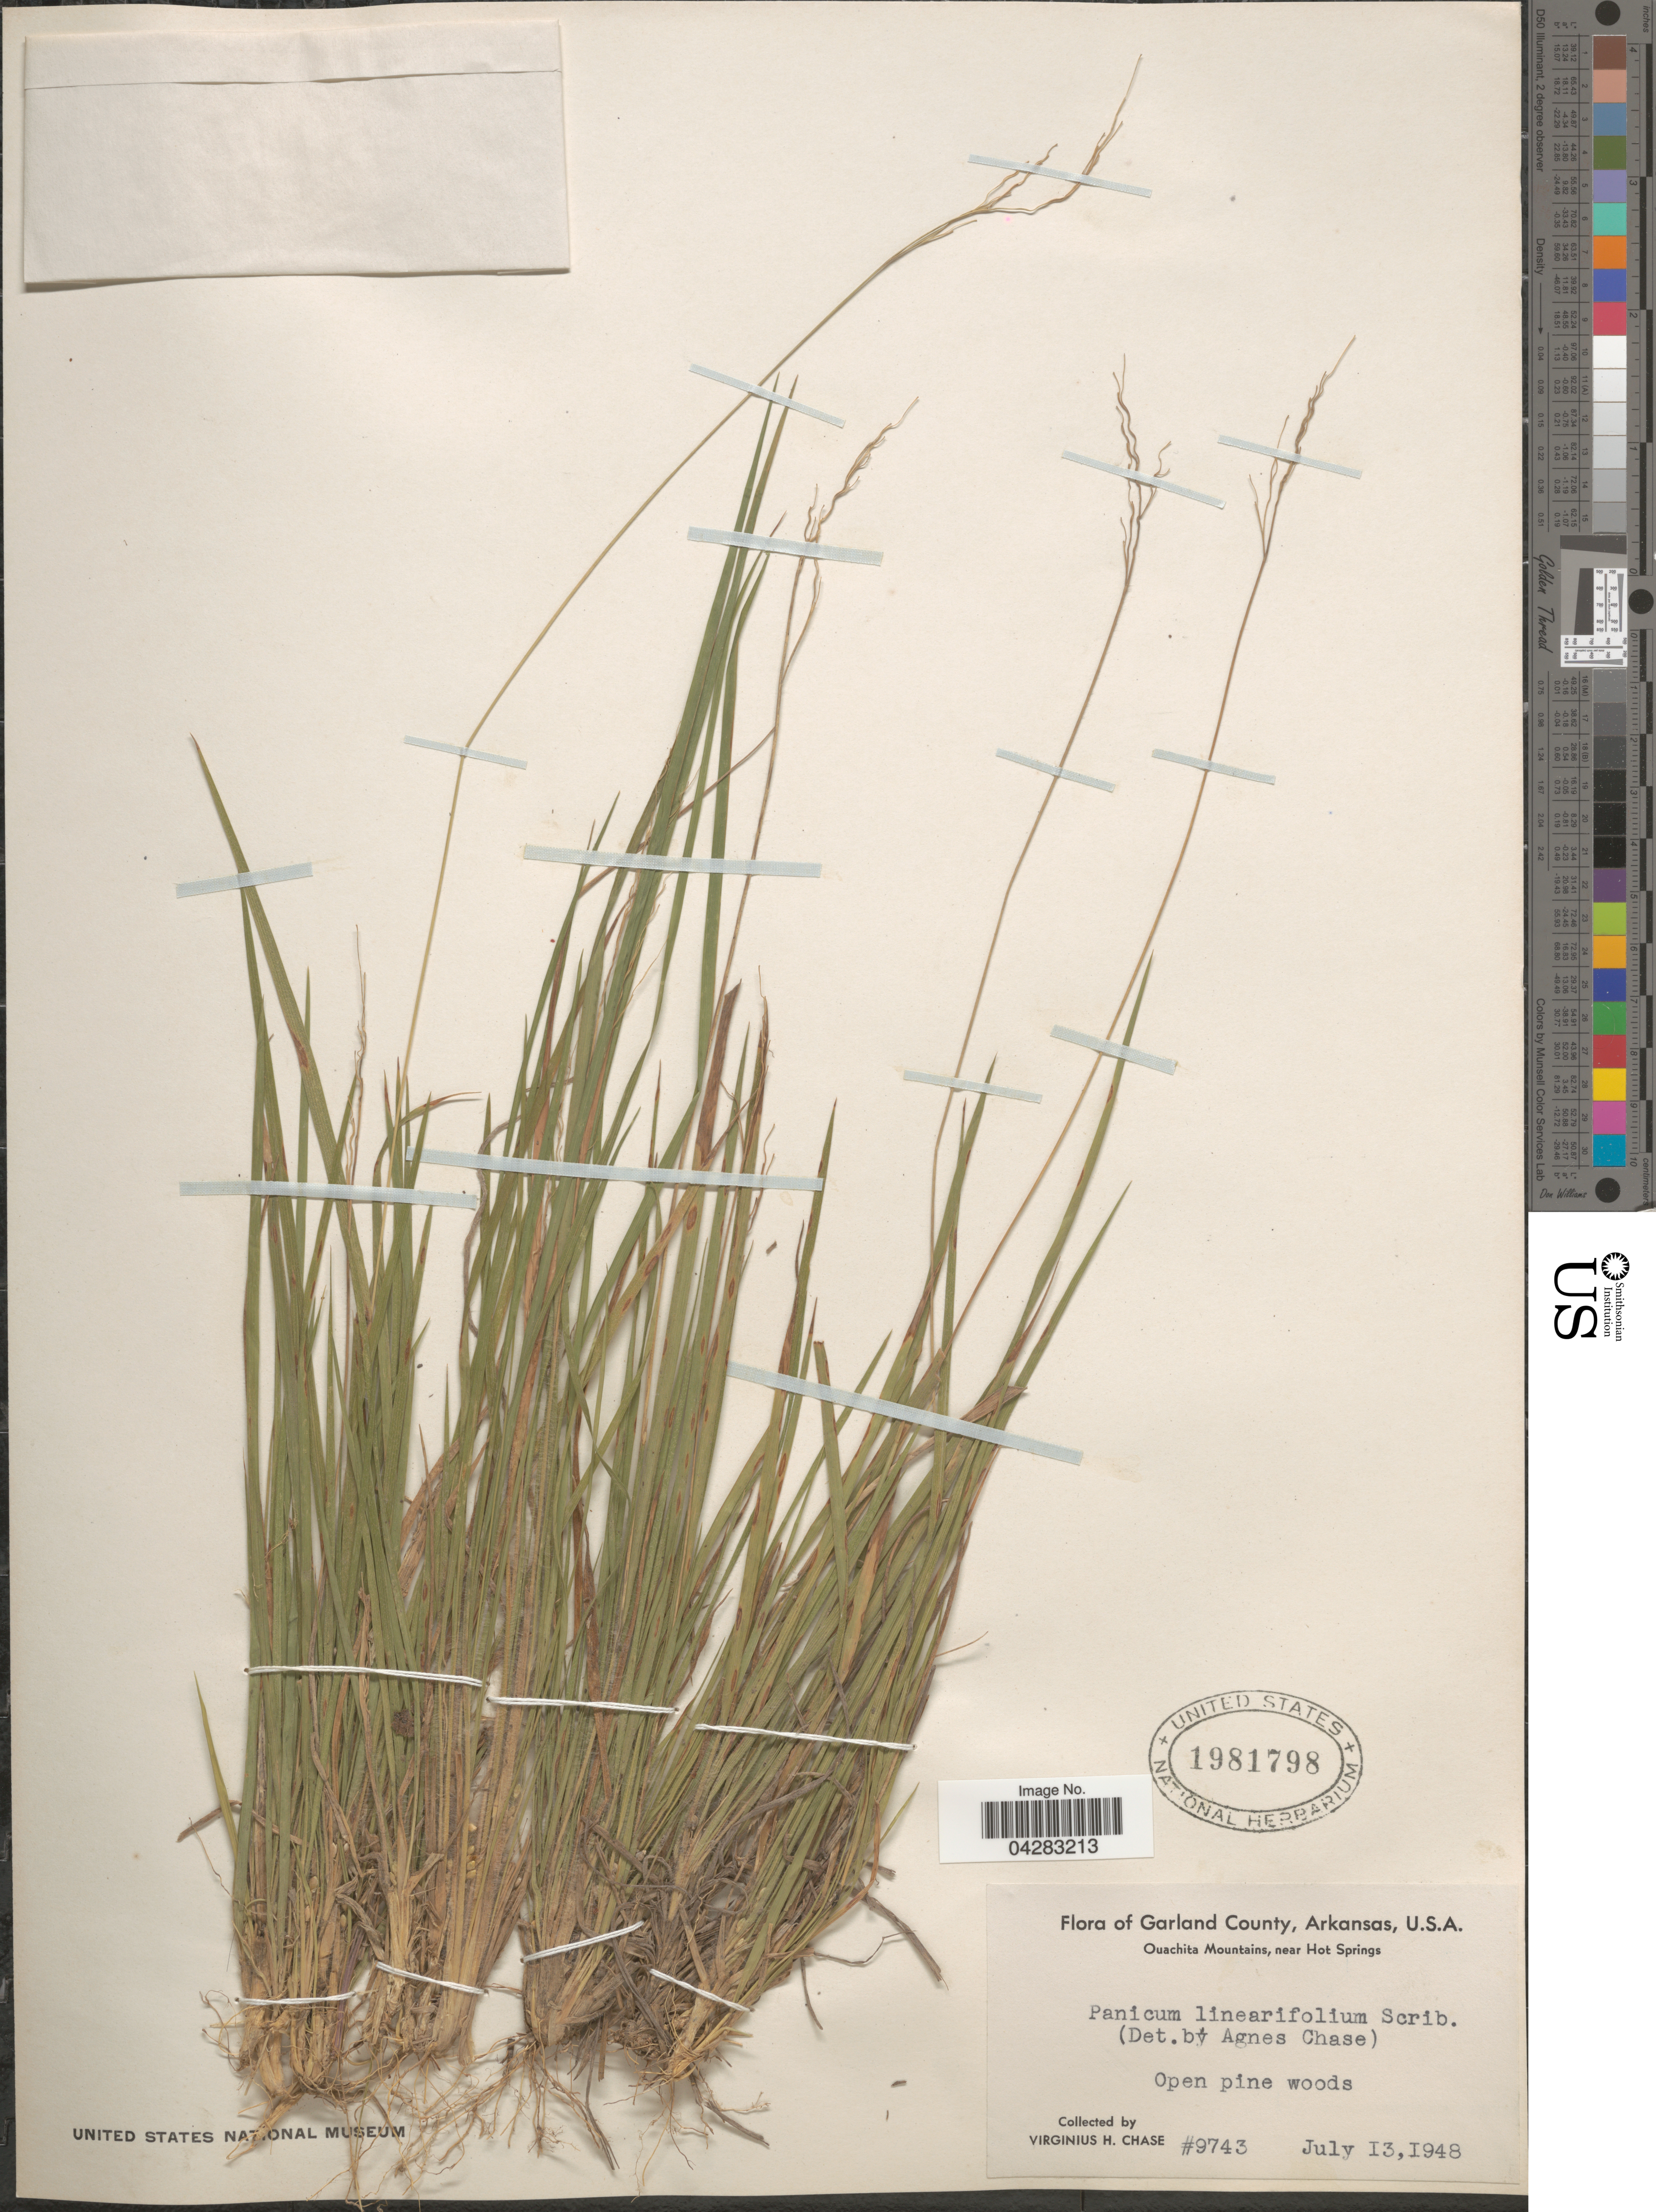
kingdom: Plantae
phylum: Tracheophyta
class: Liliopsida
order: Poales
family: Poaceae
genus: Dichanthelium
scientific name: Dichanthelium linearifolium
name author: (Scribn.) Gould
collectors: V. H. Chase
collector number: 9743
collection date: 1948-07-13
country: United States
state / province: Arkansas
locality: Garland County. Ouachita Mountains, near Hot Springs. Open pine woods.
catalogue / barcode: US 1981798